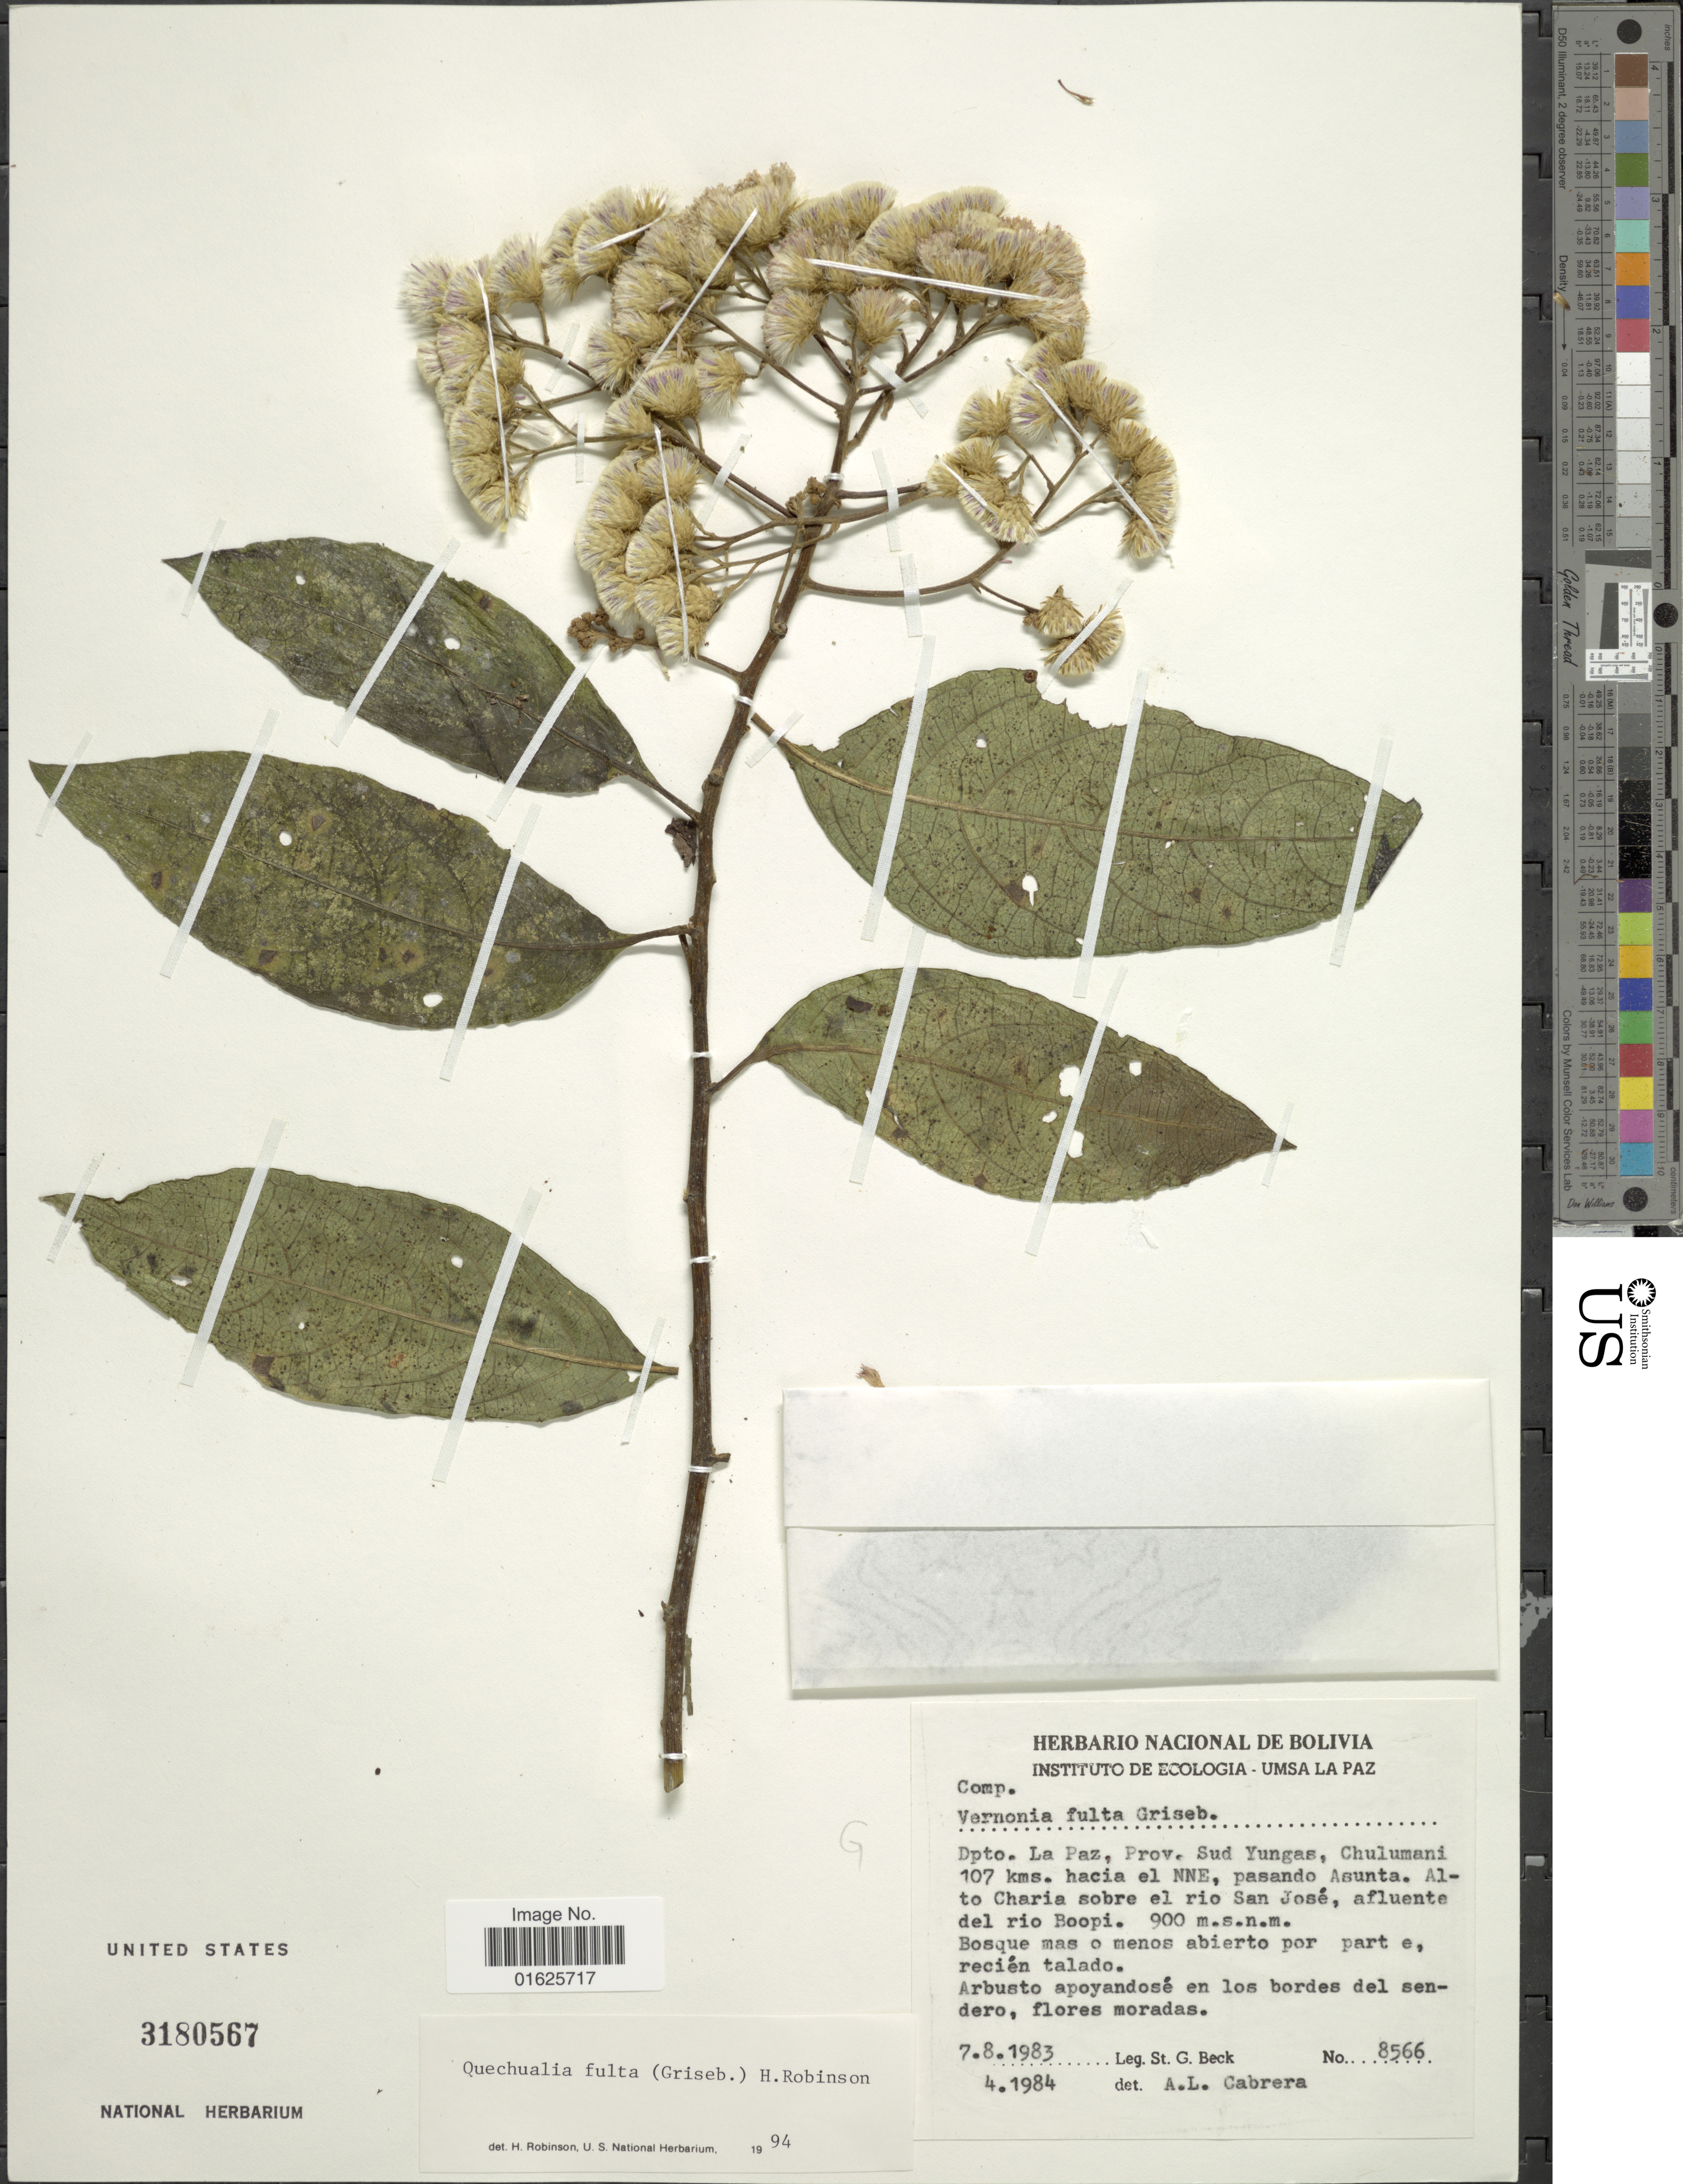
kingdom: Plantae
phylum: Tracheophyta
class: Magnoliopsida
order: Asterales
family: Asteraceae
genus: Quechualia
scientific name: Quechualia fulta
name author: (Griseb.) H. Rob.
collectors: S. G. Beck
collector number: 8566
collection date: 1983-08-07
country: Bolivia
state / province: La Paz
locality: Dpto. La Paz, Prov. Sud Yungas, Chulumani 107 kms. hacia el NNE, pasando Asunta. Alto to Charia sobre el rio San José, afluente del rio Boopi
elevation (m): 900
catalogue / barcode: US 3180567